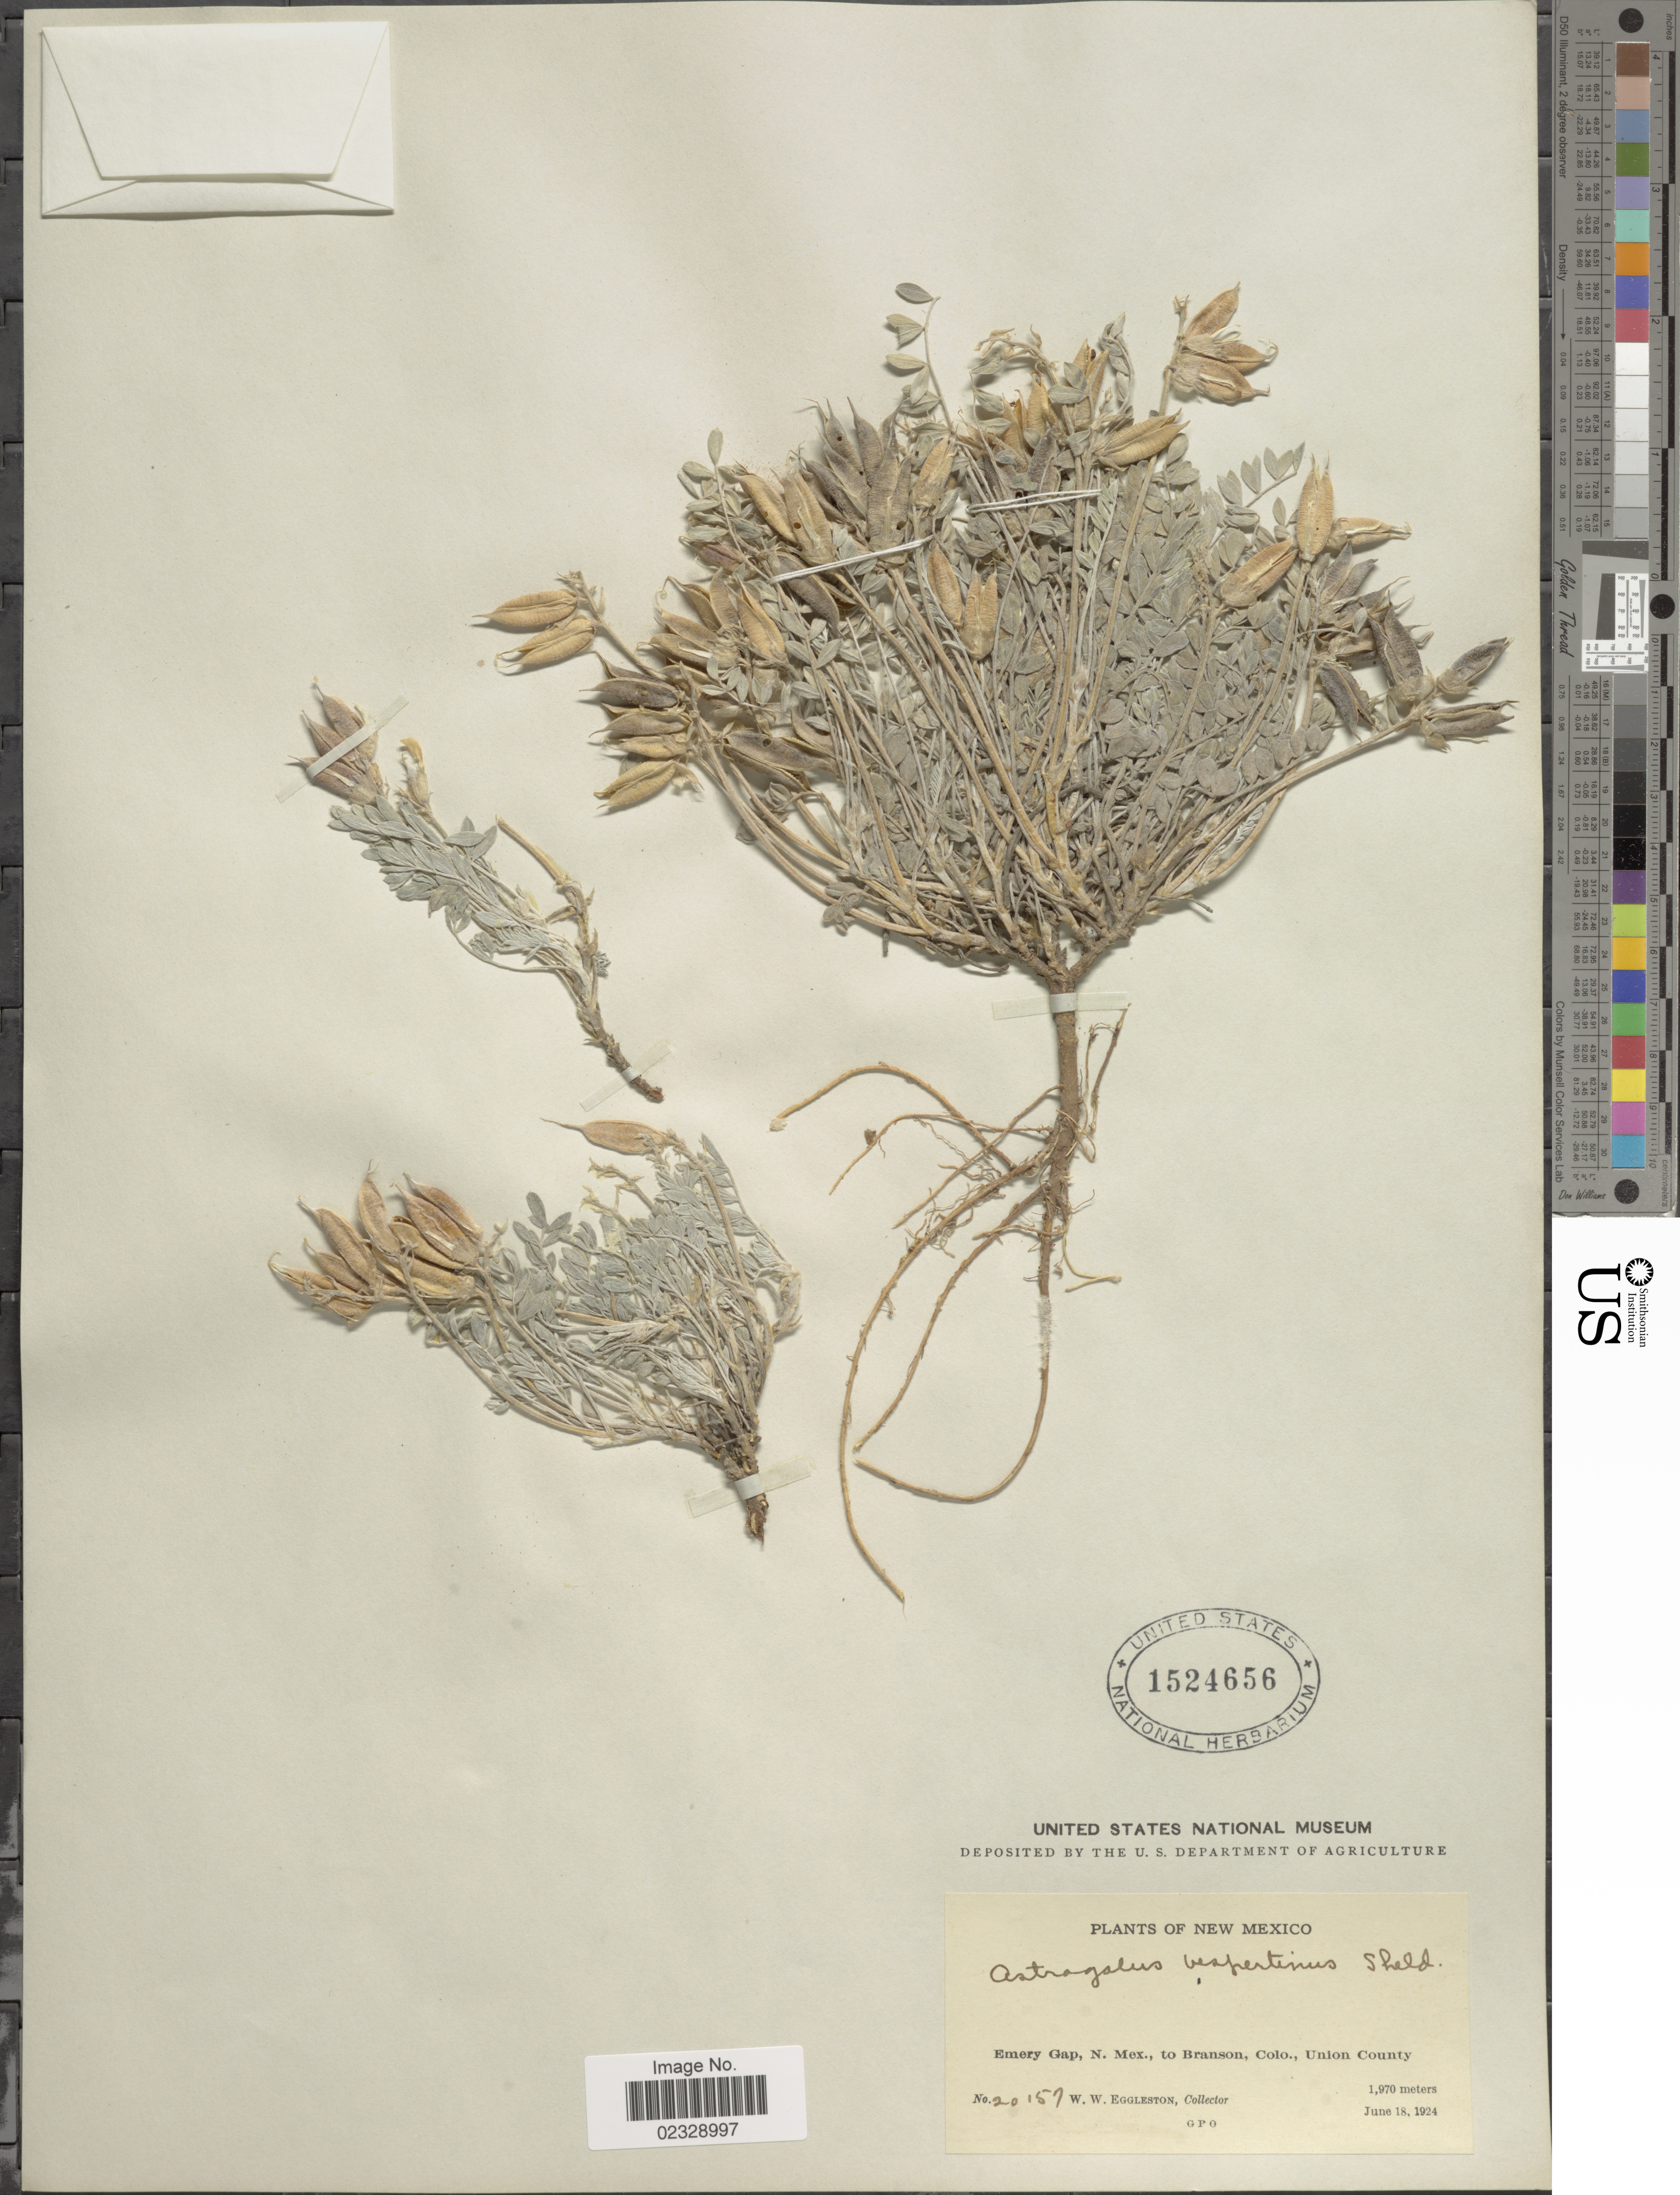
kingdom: Plantae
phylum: Tracheophyta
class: Magnoliopsida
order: Fabales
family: Fabaceae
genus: Astragalus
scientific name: Astragalus vespertinus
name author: E. Sheld.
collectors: W. W. Eggleston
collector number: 20157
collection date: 1924-06-18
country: United States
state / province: New Mexico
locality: Ememry Gap, N. Mex., to Branson, Colo., Union County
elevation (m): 1970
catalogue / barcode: US 1524656